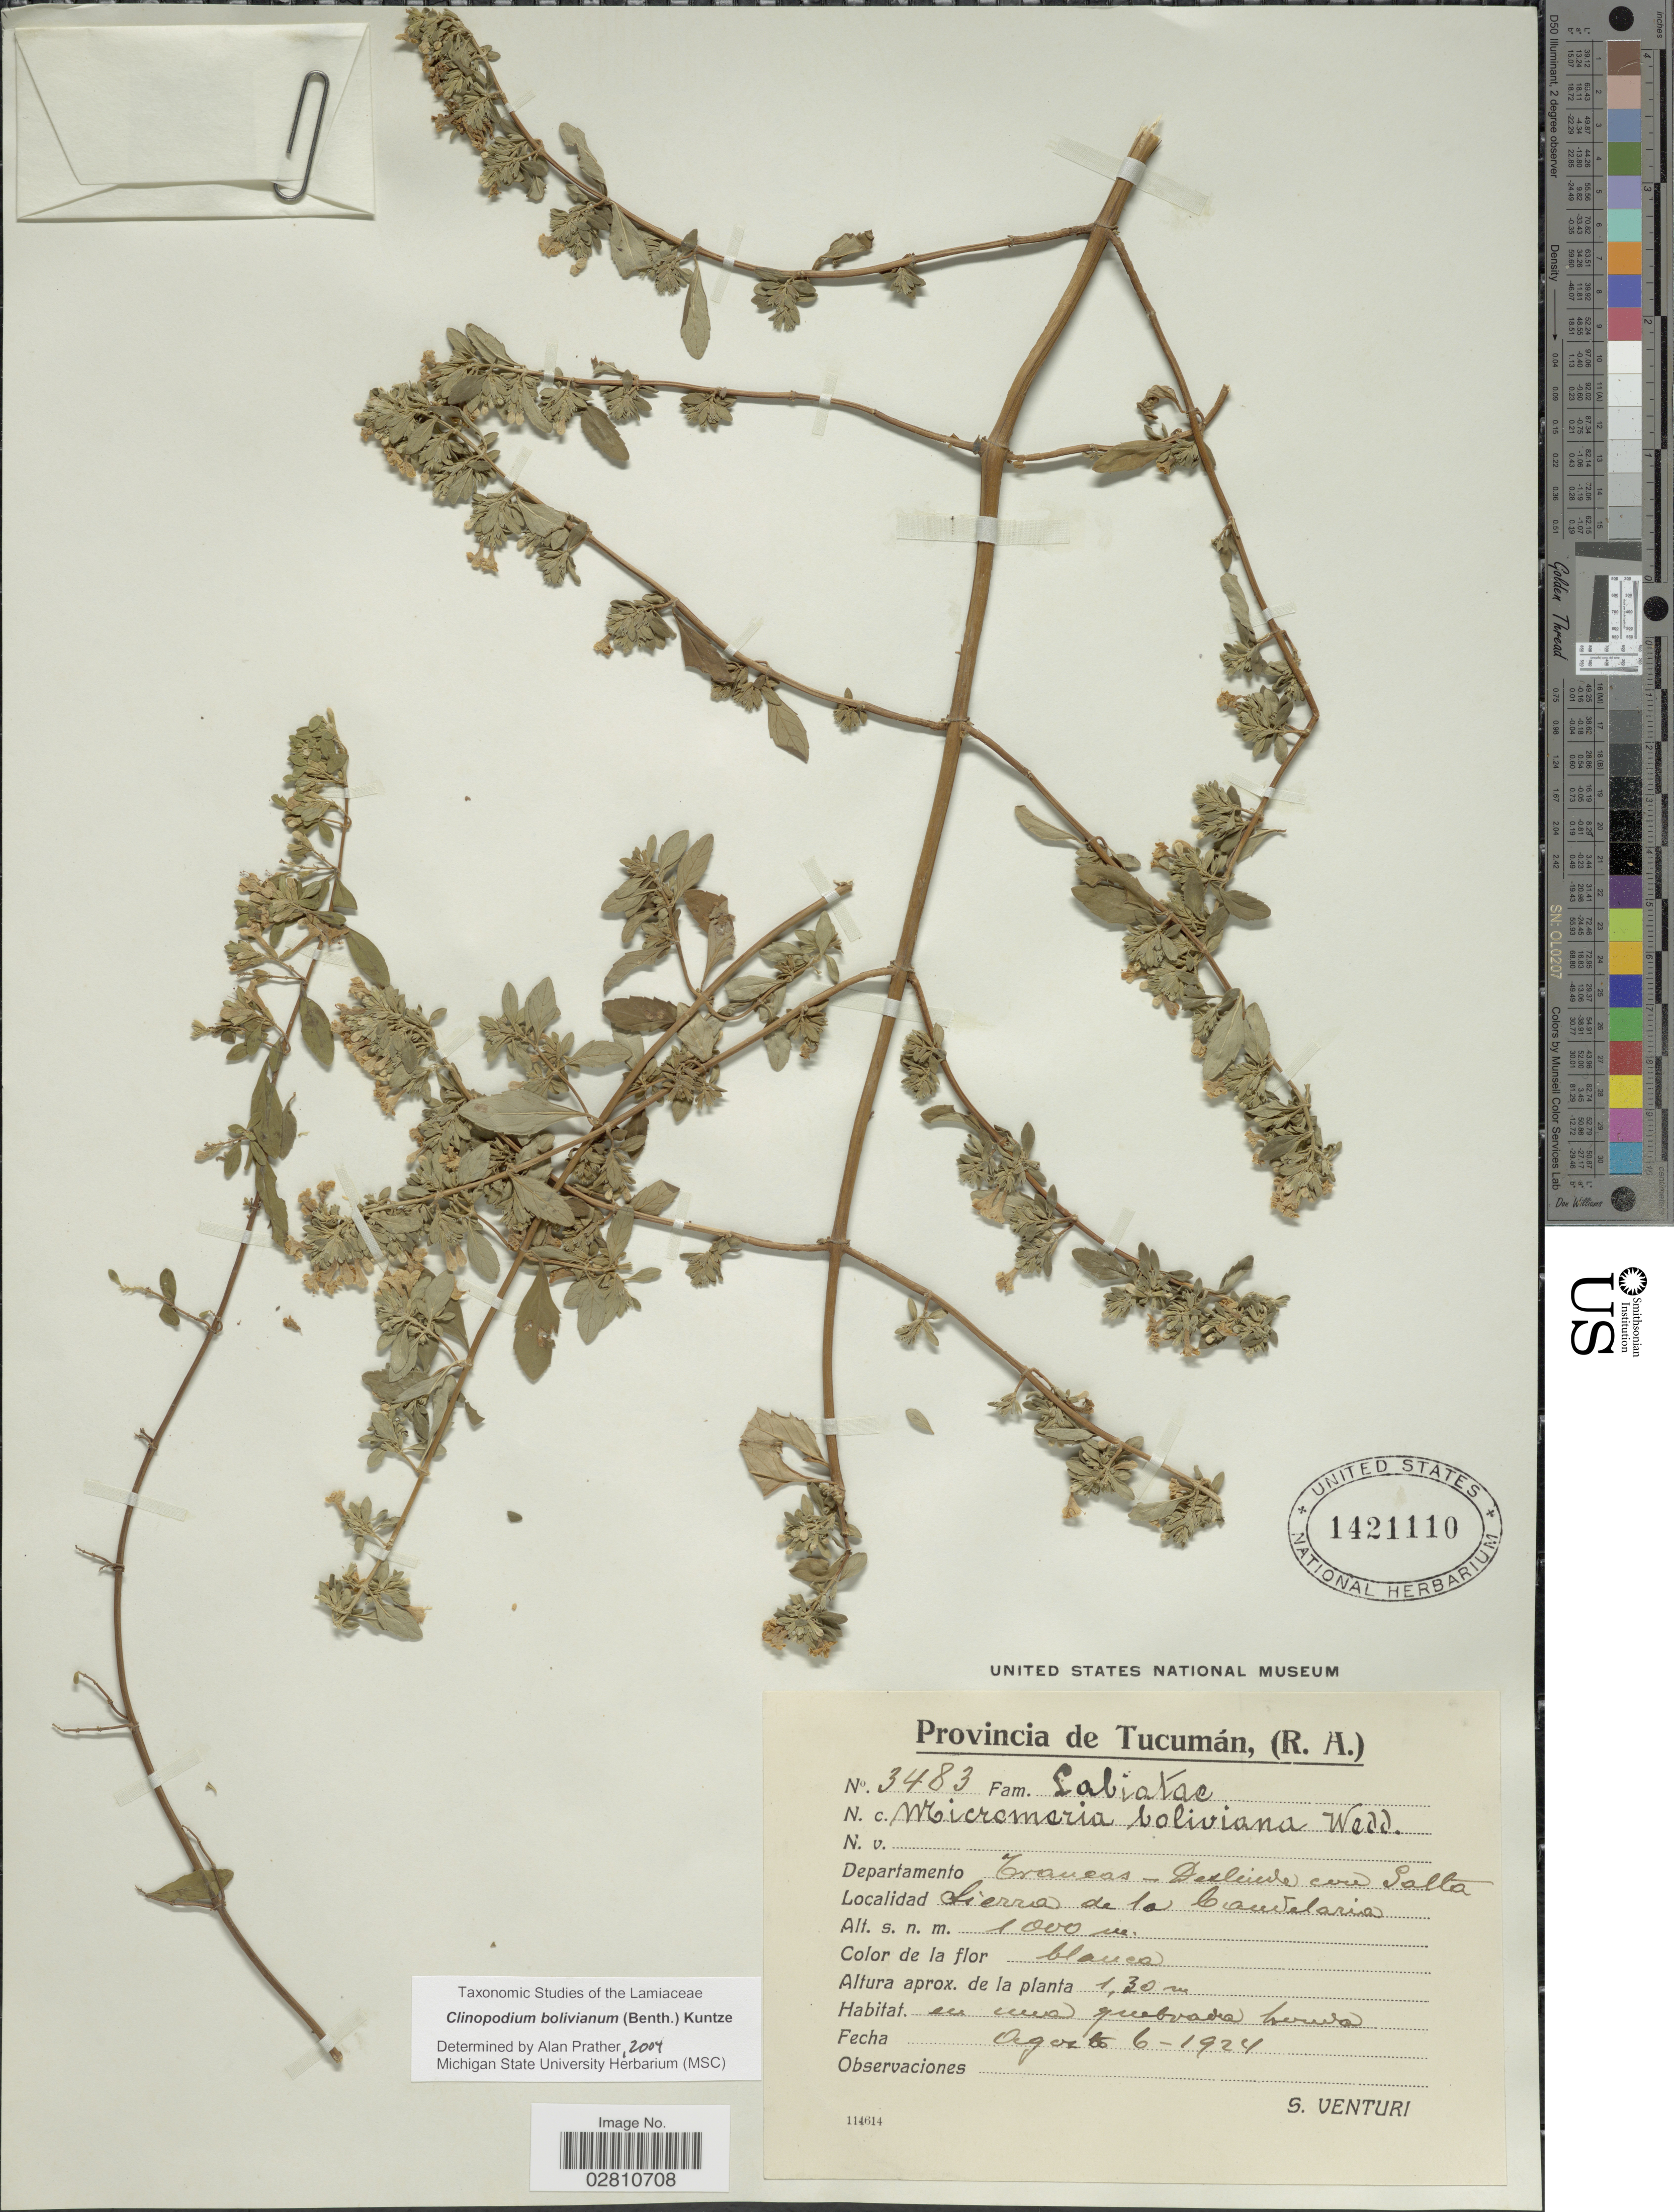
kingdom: Plantae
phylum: Tracheophyta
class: Magnoliopsida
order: Lamiales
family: Lamiaceae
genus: Clinopodium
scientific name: Clinopodium bolivianum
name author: (Benth.) Kuntze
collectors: S. Venturi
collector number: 3483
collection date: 1924-08-06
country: Argentina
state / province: Tucuman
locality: Provincia de Tucuman, (R.A.), Departamento Trancas - Dexlivide con Salta, Sierra de la Candelaria.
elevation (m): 1000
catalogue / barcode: US 1421110